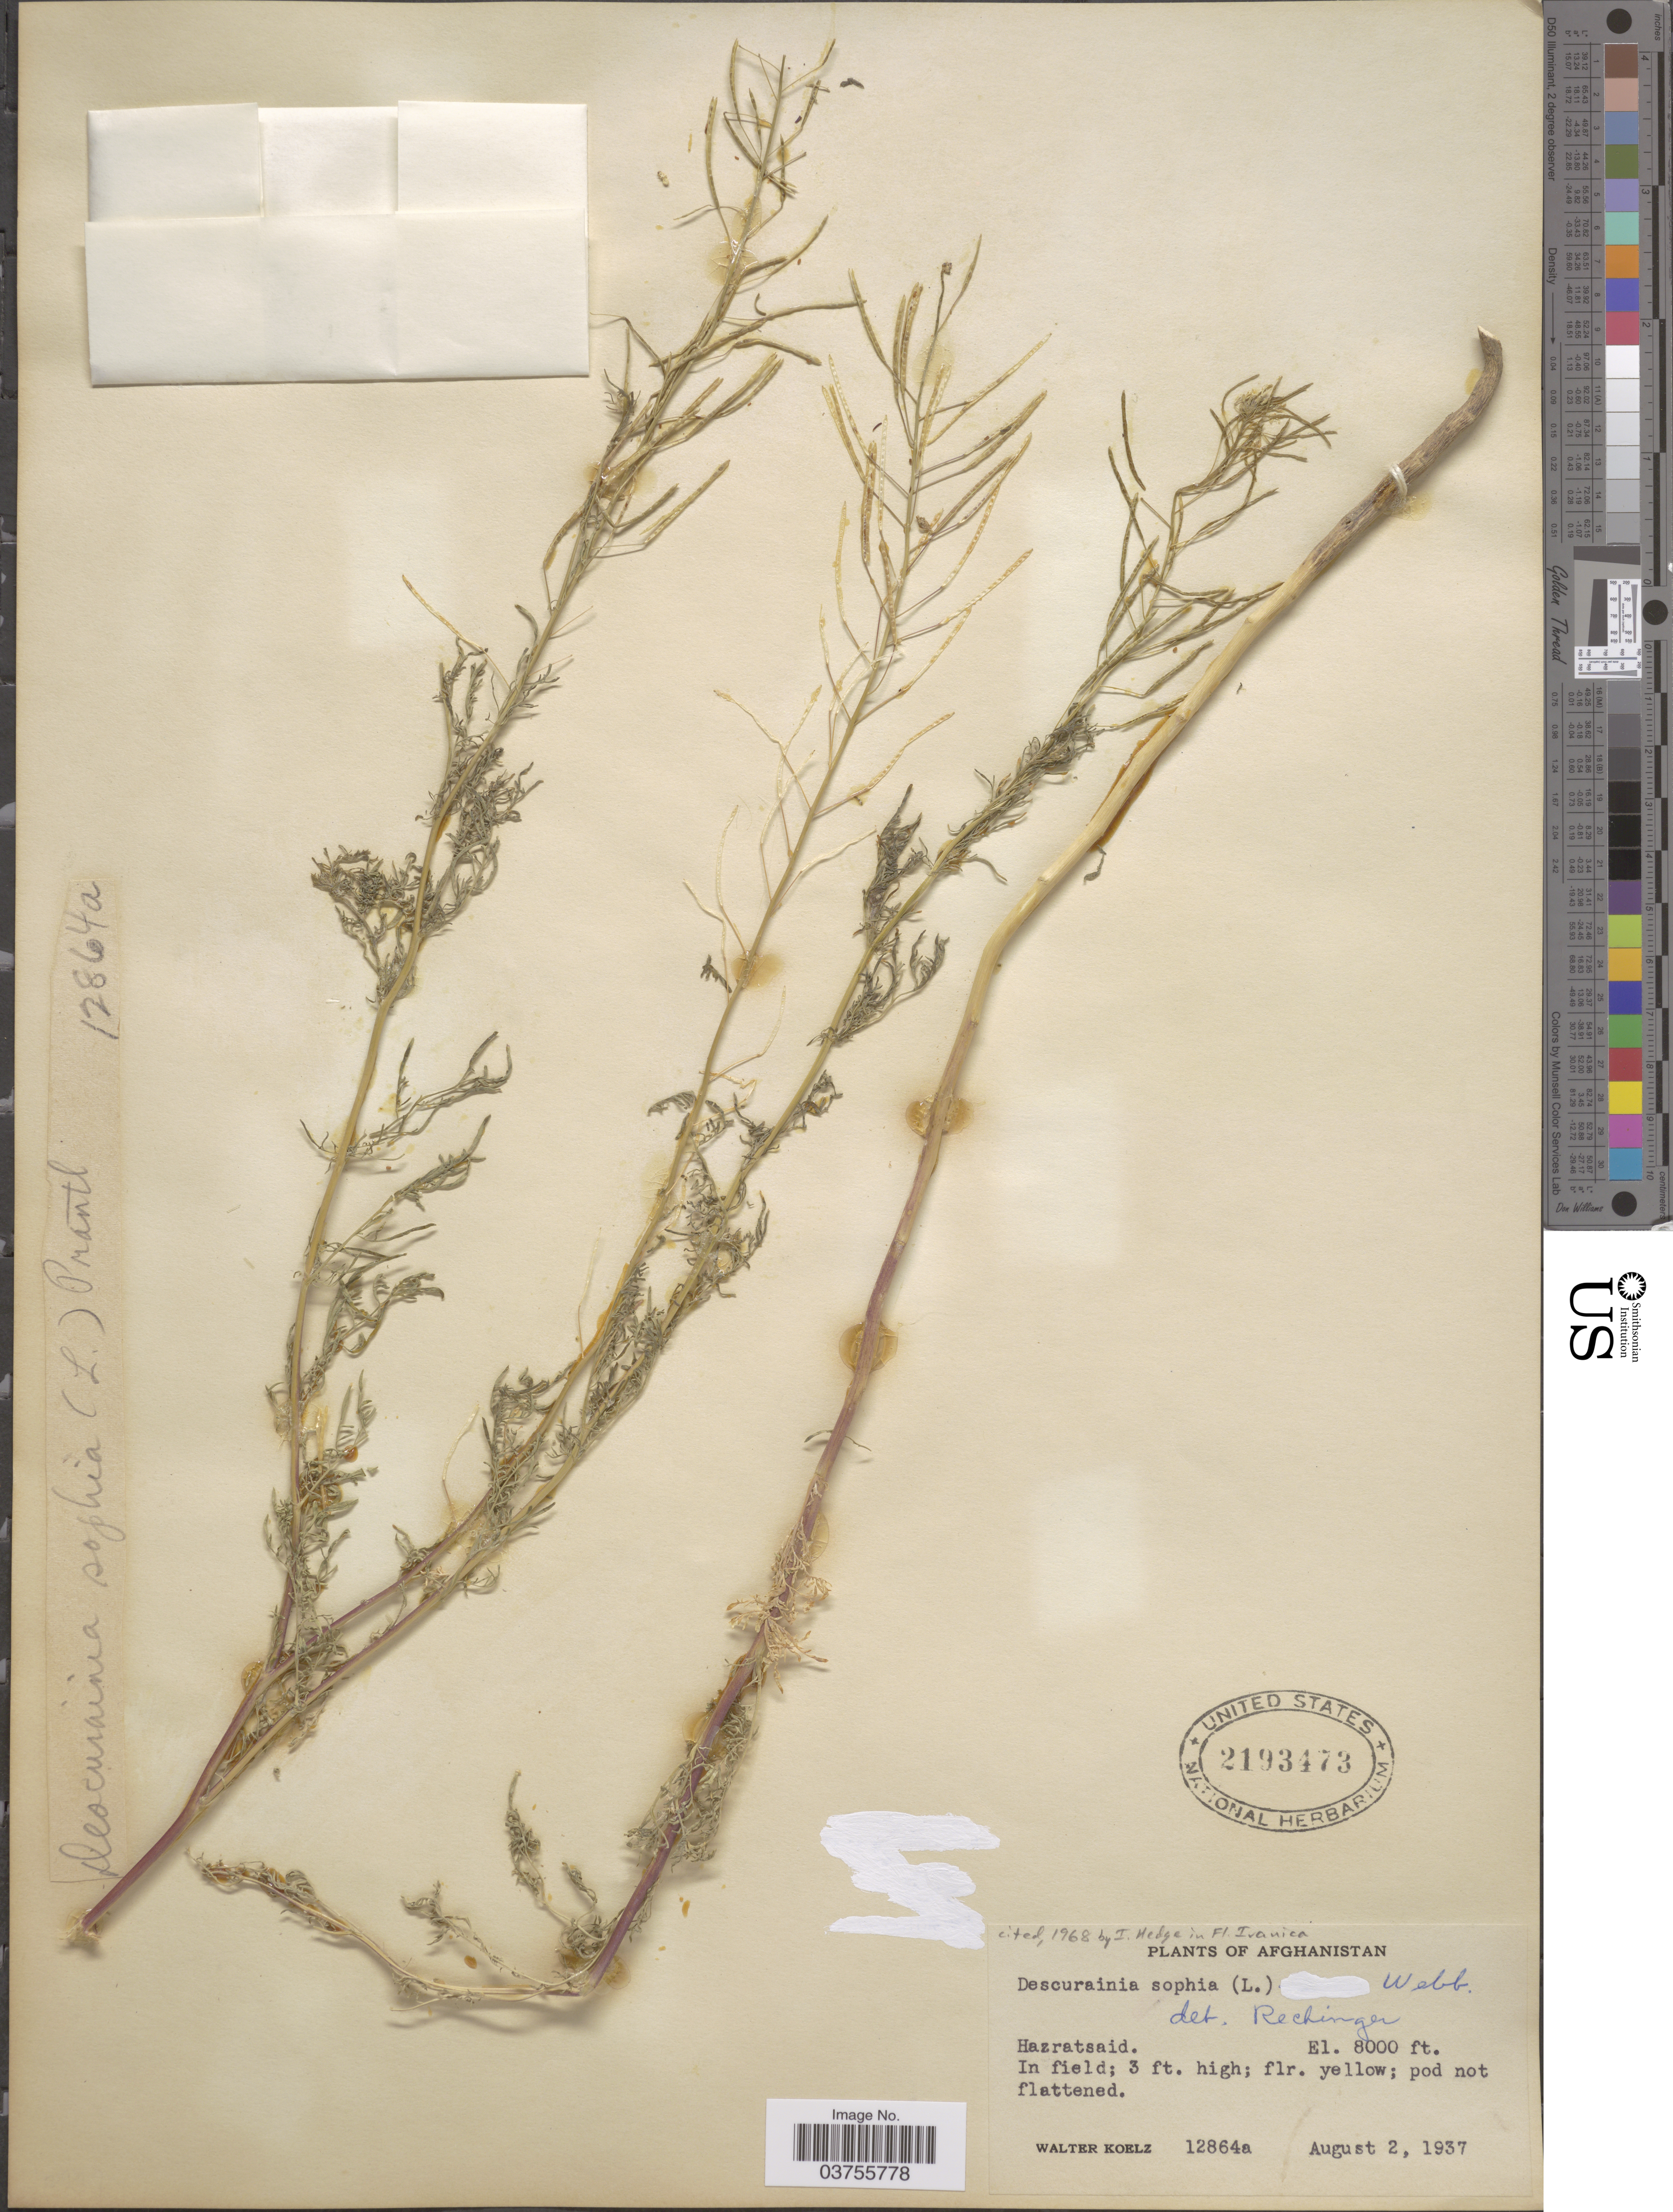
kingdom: Plantae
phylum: Tracheophyta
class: Magnoliopsida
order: Brassicales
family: Brassicaceae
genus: Sophia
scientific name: Sophia sophia (L.) Britton nom. illeg. (tautonym)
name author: (L.) Britton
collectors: W. N. Koelz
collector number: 12864a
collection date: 1937-08-02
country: Afghanistan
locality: Hazratsaid.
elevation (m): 2438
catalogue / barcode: US 2193473